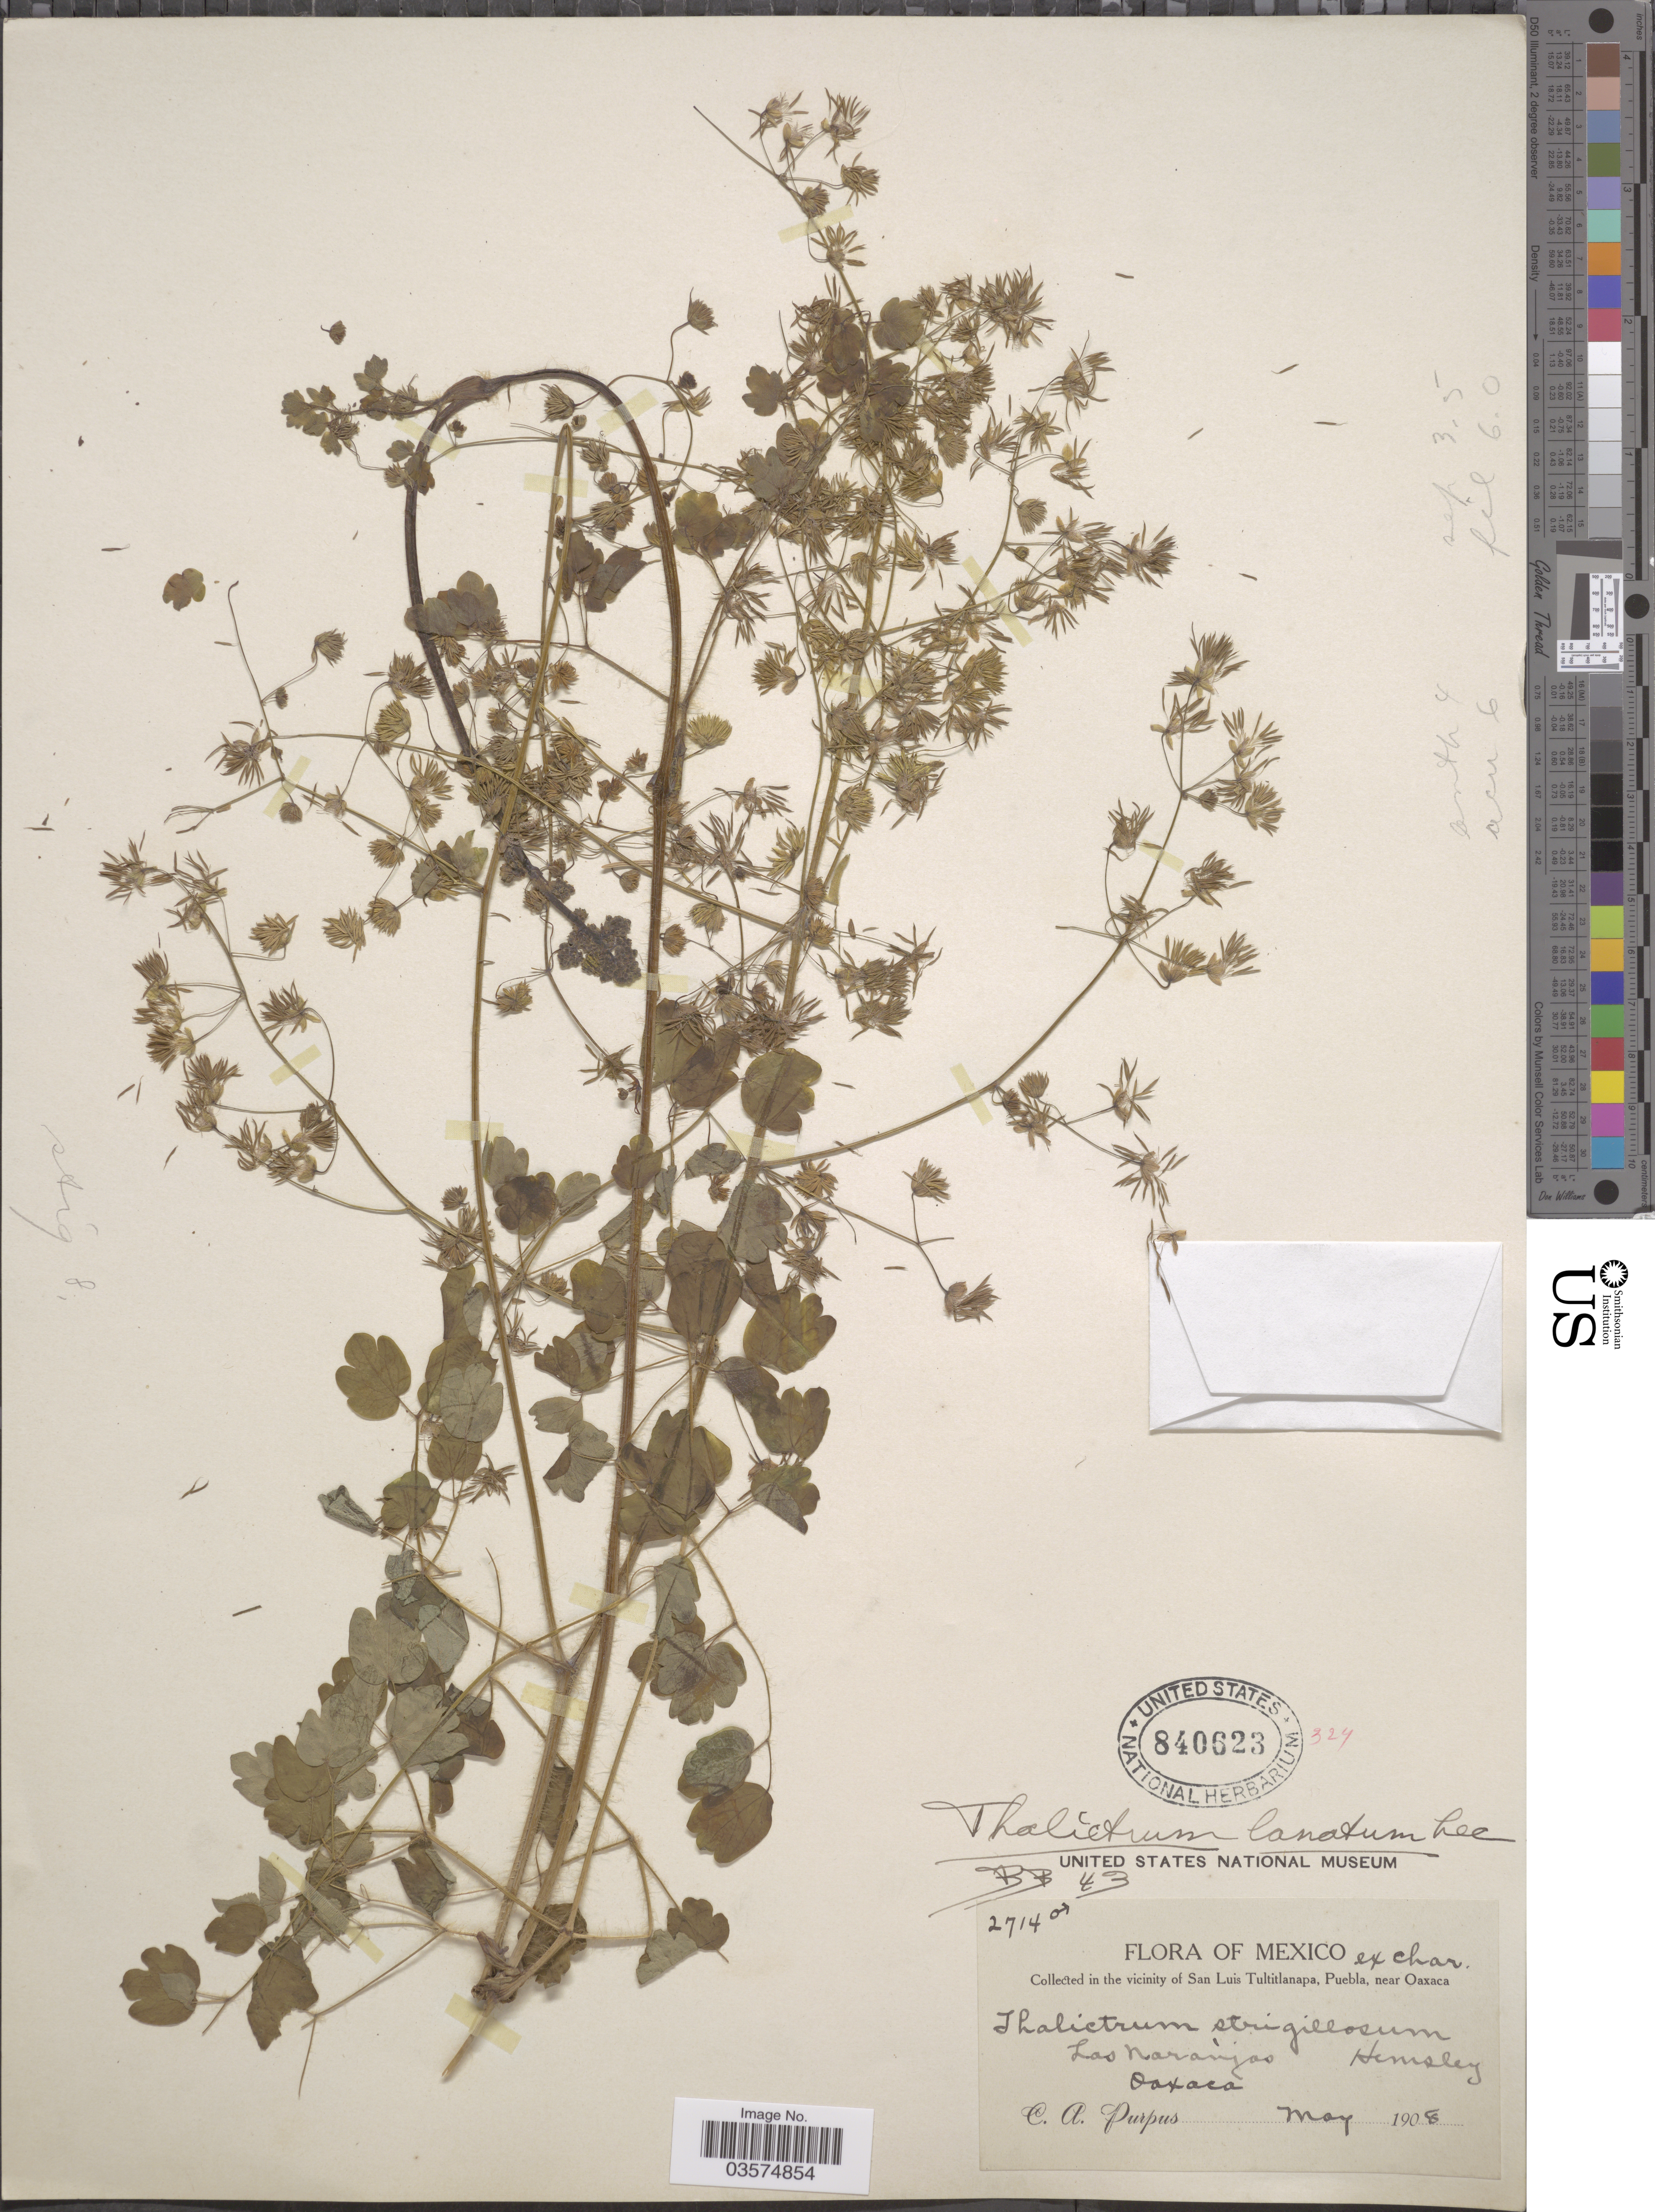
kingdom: Plantae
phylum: Tracheophyta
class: Magnoliopsida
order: Ranunculales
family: Ranunculaceae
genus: Thalictrum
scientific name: Thalictrum lanatum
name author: Lecoy.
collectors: C. A. Purpus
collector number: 2714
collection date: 1908-05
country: Mexico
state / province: Oaxaca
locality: The vicinity of San Luis Tultitlanapa, Puebla, near Oaxaca. Las Naranjas.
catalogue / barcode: US 840623